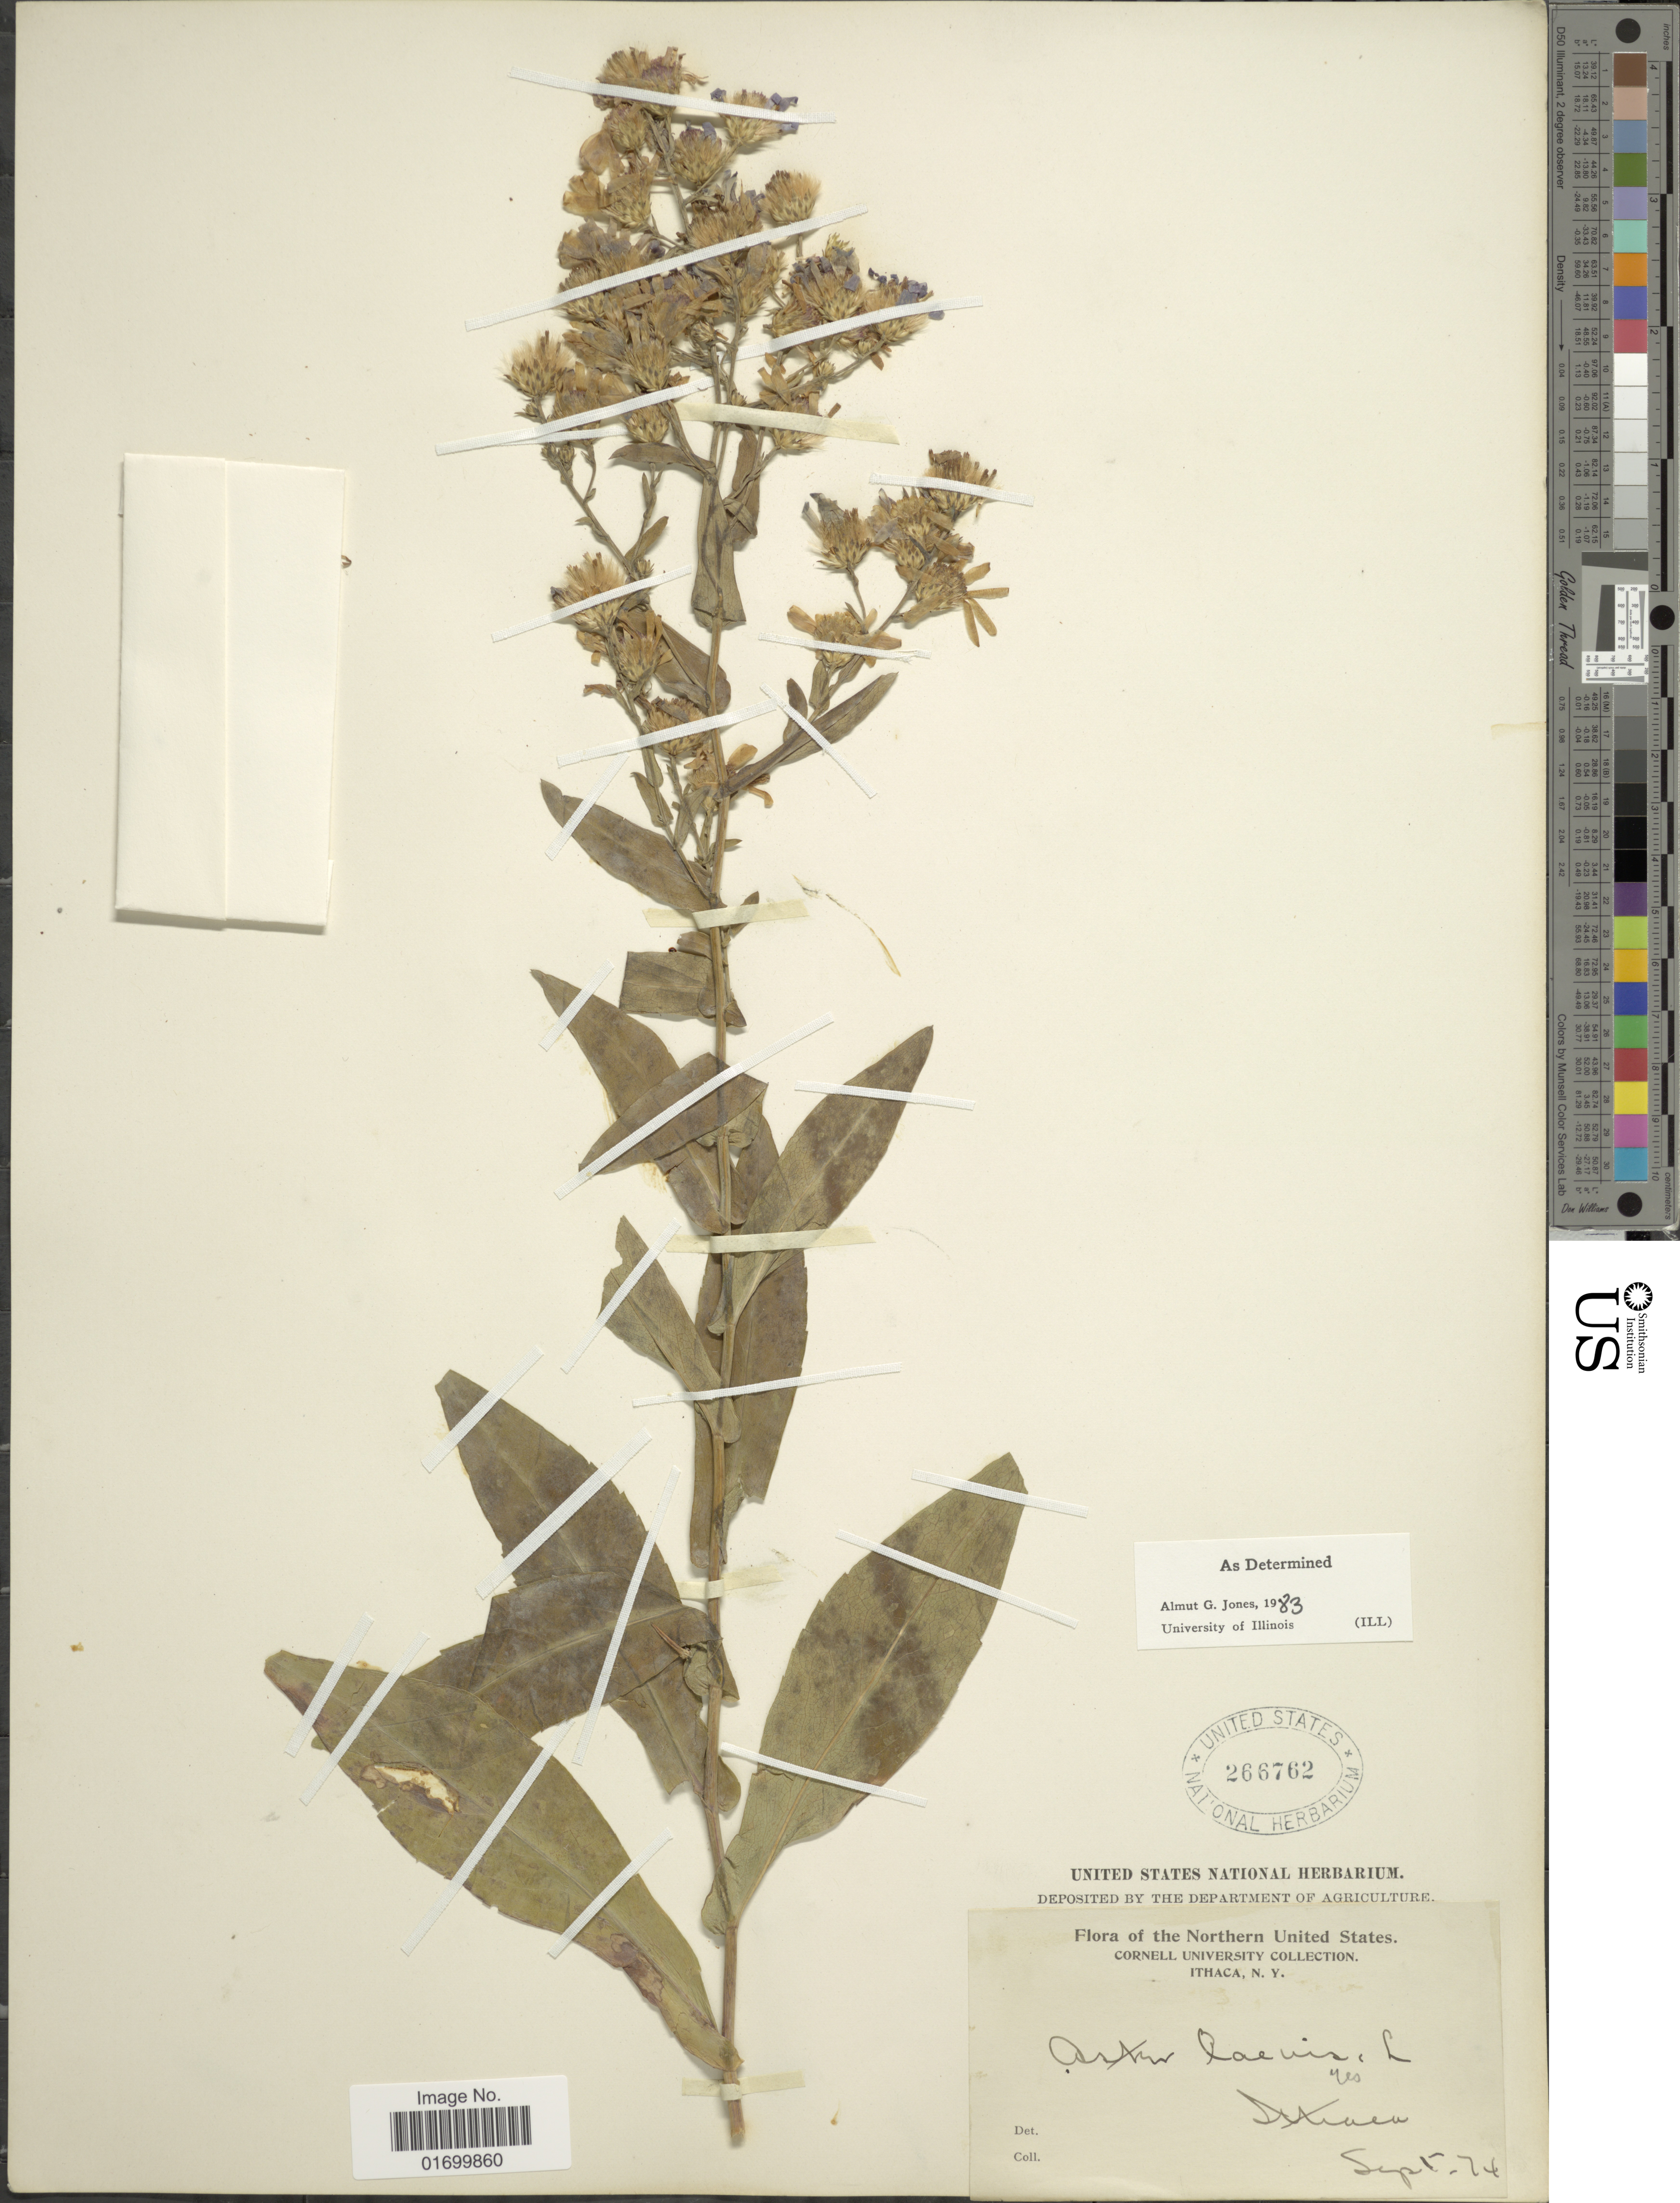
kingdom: Plantae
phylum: Tracheophyta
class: Magnoliopsida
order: Asterales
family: Asteraceae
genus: Symphyotrichum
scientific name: Symphyotrichum laeve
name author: (L.) Á. Löve & D. Löve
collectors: Cornell University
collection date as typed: Transcribed d/m/y: /9/74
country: United States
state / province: New York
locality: Ithaca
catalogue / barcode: US 266762